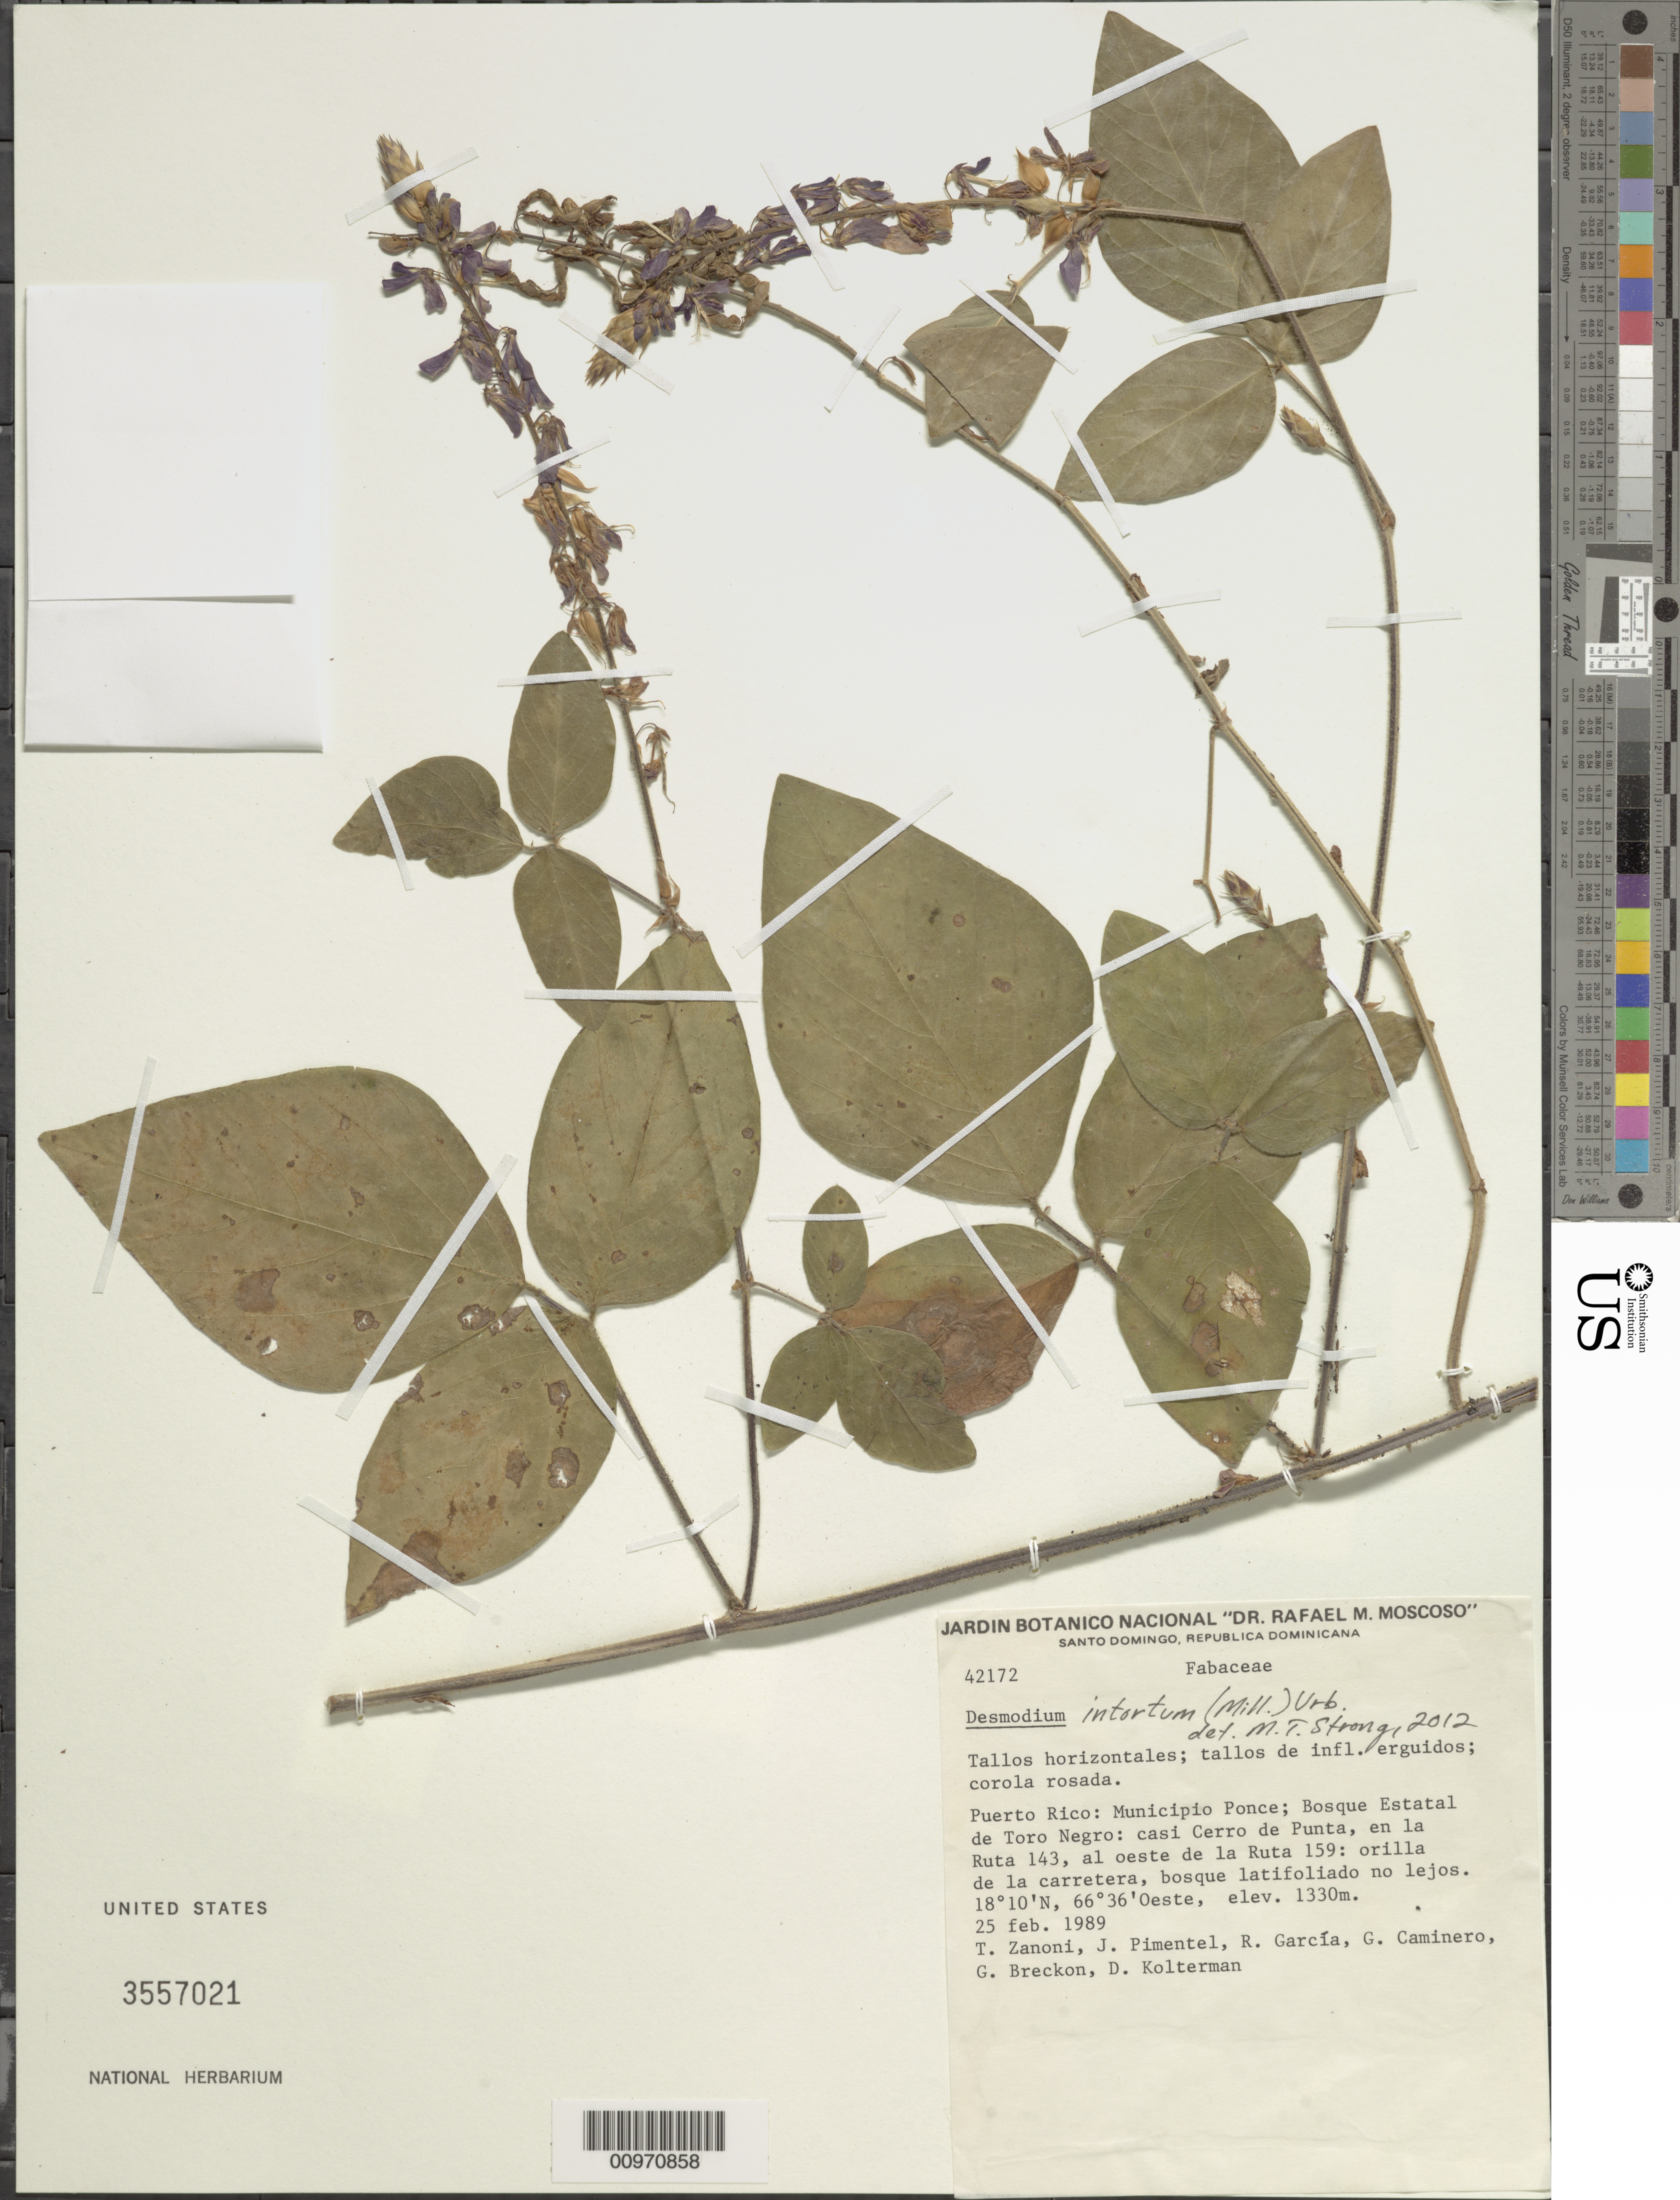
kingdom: Plantae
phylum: Tracheophyta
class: Magnoliopsida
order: Fabales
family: Fabaceae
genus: Desmodium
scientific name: Desmodium intortum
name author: (Mill.) Urb.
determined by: Strong, M. T., (US), Smithsonian Institution - National Museum of Natural History (UNITED STATES)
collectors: T. A. Zanoni, J. Pimentel, R. García, G. Caminero, G. J. Breckon & D. Kilterman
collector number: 42172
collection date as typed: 25 Feb 1989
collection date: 1989-02-25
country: Puerto Rico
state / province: Ponce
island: Puerto Rico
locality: Mun. Ponce, Bosque Estatal de Toro Negro, casi Cerro de Punta, en la Ruta 143, al oeste de la Ruta 159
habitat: Orilla de la carretera, bosque latifoliado no lejos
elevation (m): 1330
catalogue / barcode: US 3557021